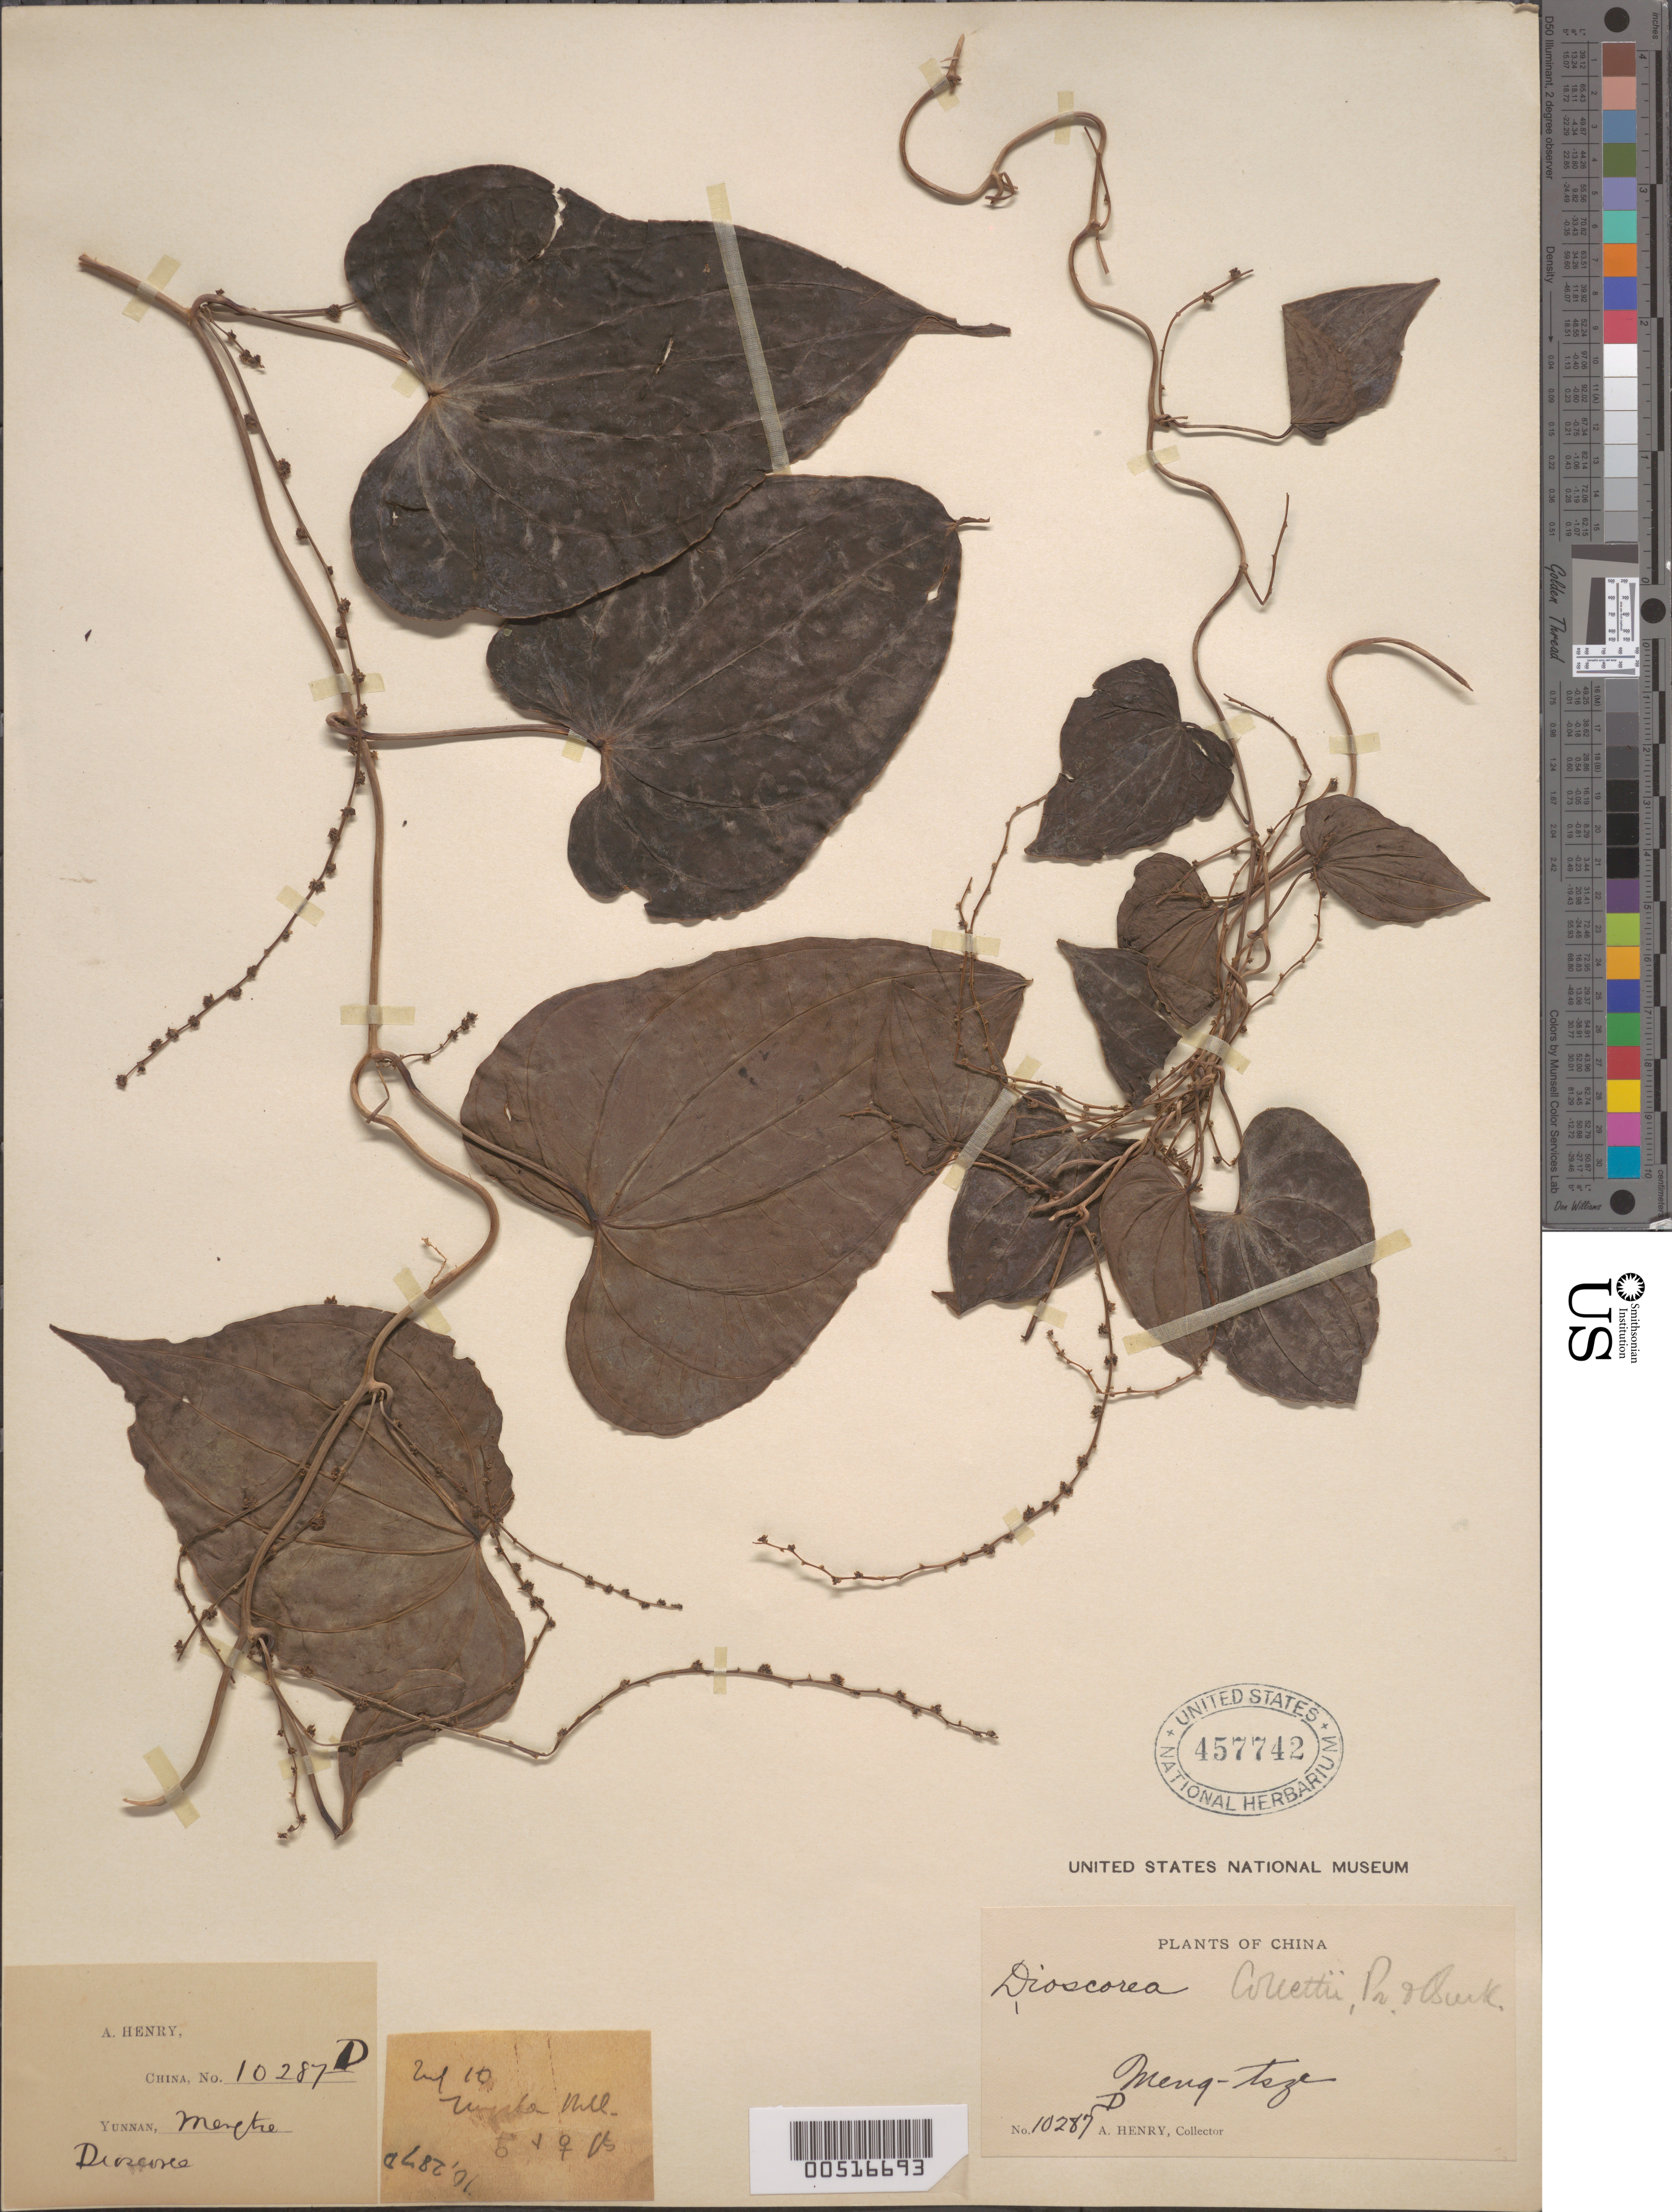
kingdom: Plantae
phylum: Tracheophyta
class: Liliopsida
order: Dioscoreales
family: Dioscoreaceae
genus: Dioscorea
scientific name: Dioscorea collettii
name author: Hook. f.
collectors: A. Henry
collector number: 10287 D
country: China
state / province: Yunnan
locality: Mengtsze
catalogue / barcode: US 457742